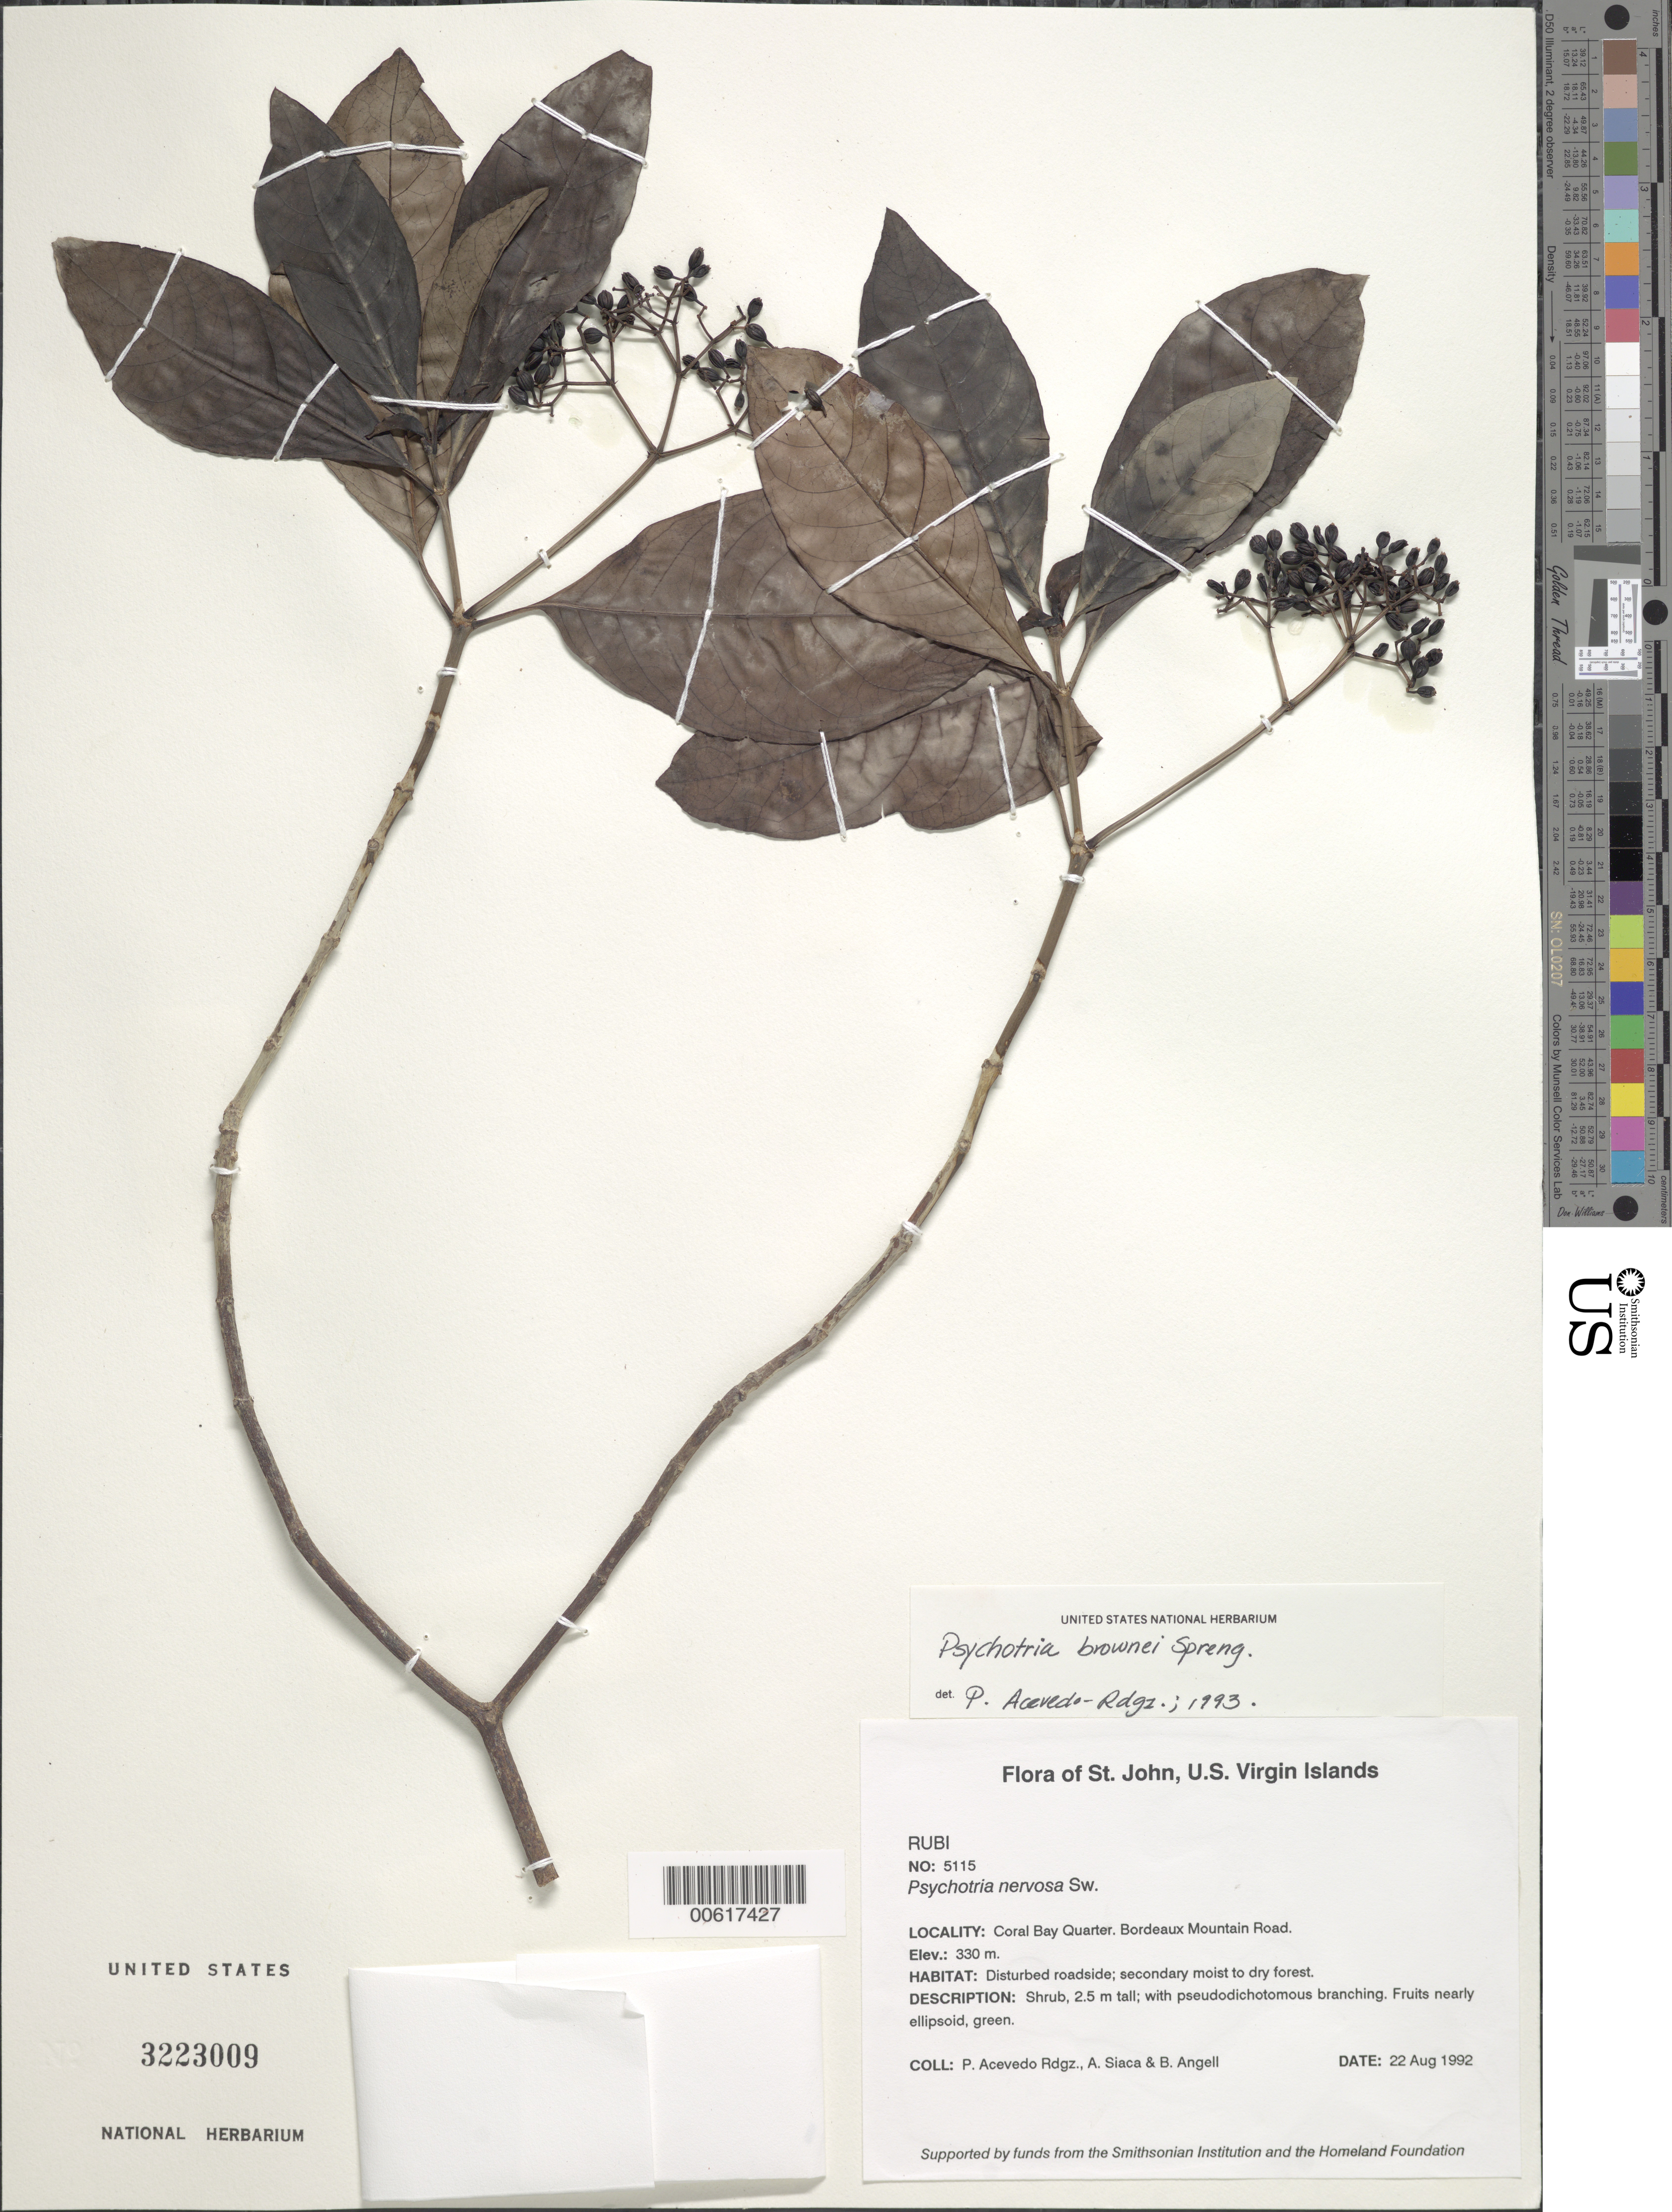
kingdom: Plantae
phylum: Tracheophyta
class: Magnoliopsida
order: Gentianales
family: Rubiaceae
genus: Psychotria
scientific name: Psychotria brownei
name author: Spreng.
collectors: P. Acevedo-Rodr., A. Siaca & Bobbi Angell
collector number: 5115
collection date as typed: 22 Aug 1992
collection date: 1992-08-22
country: U.S. Virgin Islands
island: St. John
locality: Coral Bay Quarter; along dirt road to Bordeaux Mountain..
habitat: Disturbed roadside; secondary moist to dry forest.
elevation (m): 330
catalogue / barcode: US 3223009